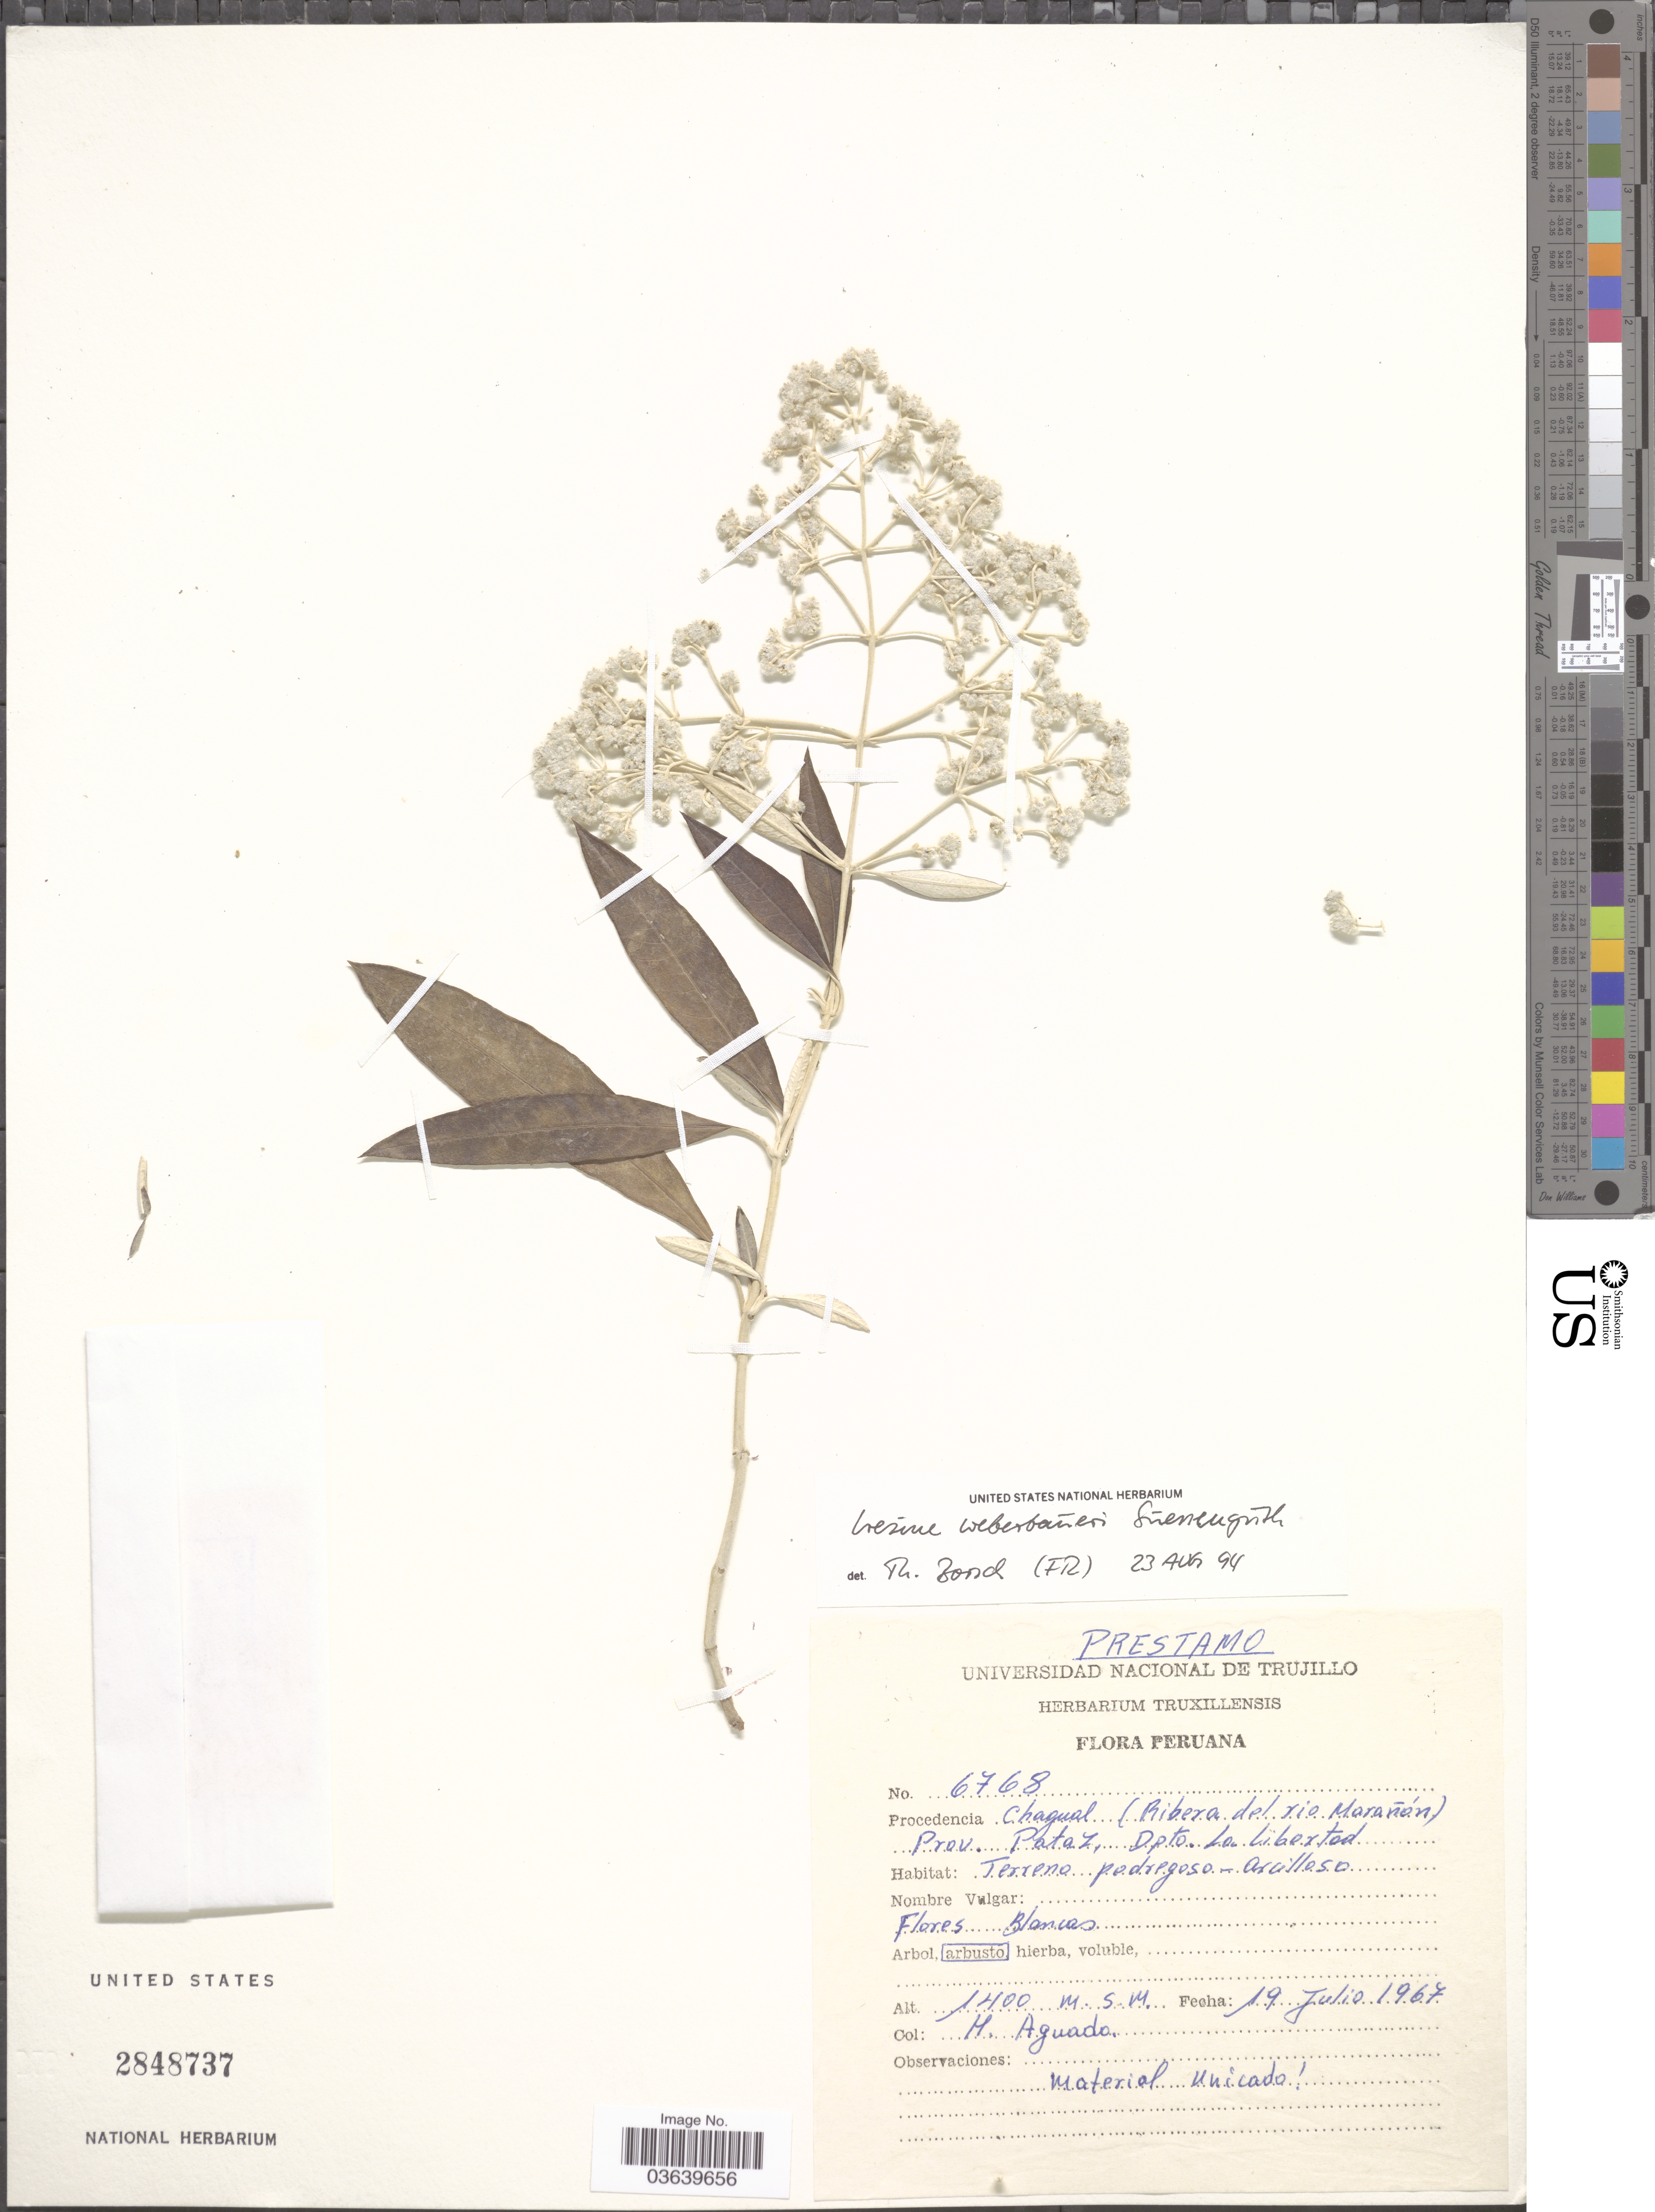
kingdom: Plantae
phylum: Tracheophyta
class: Magnoliopsida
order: Caryophyllales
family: Amaranthaceae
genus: Pedersenia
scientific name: Pedersenia weberbaueri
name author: (Suess.) Holub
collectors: H. Aguado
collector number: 6768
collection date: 1967-07-19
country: Peru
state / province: La Libertad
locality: Procedencia Chagual (Ribera del rio Marañón) Prov. Pataz, Dpto. La Libertad.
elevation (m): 1400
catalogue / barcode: US 2848737